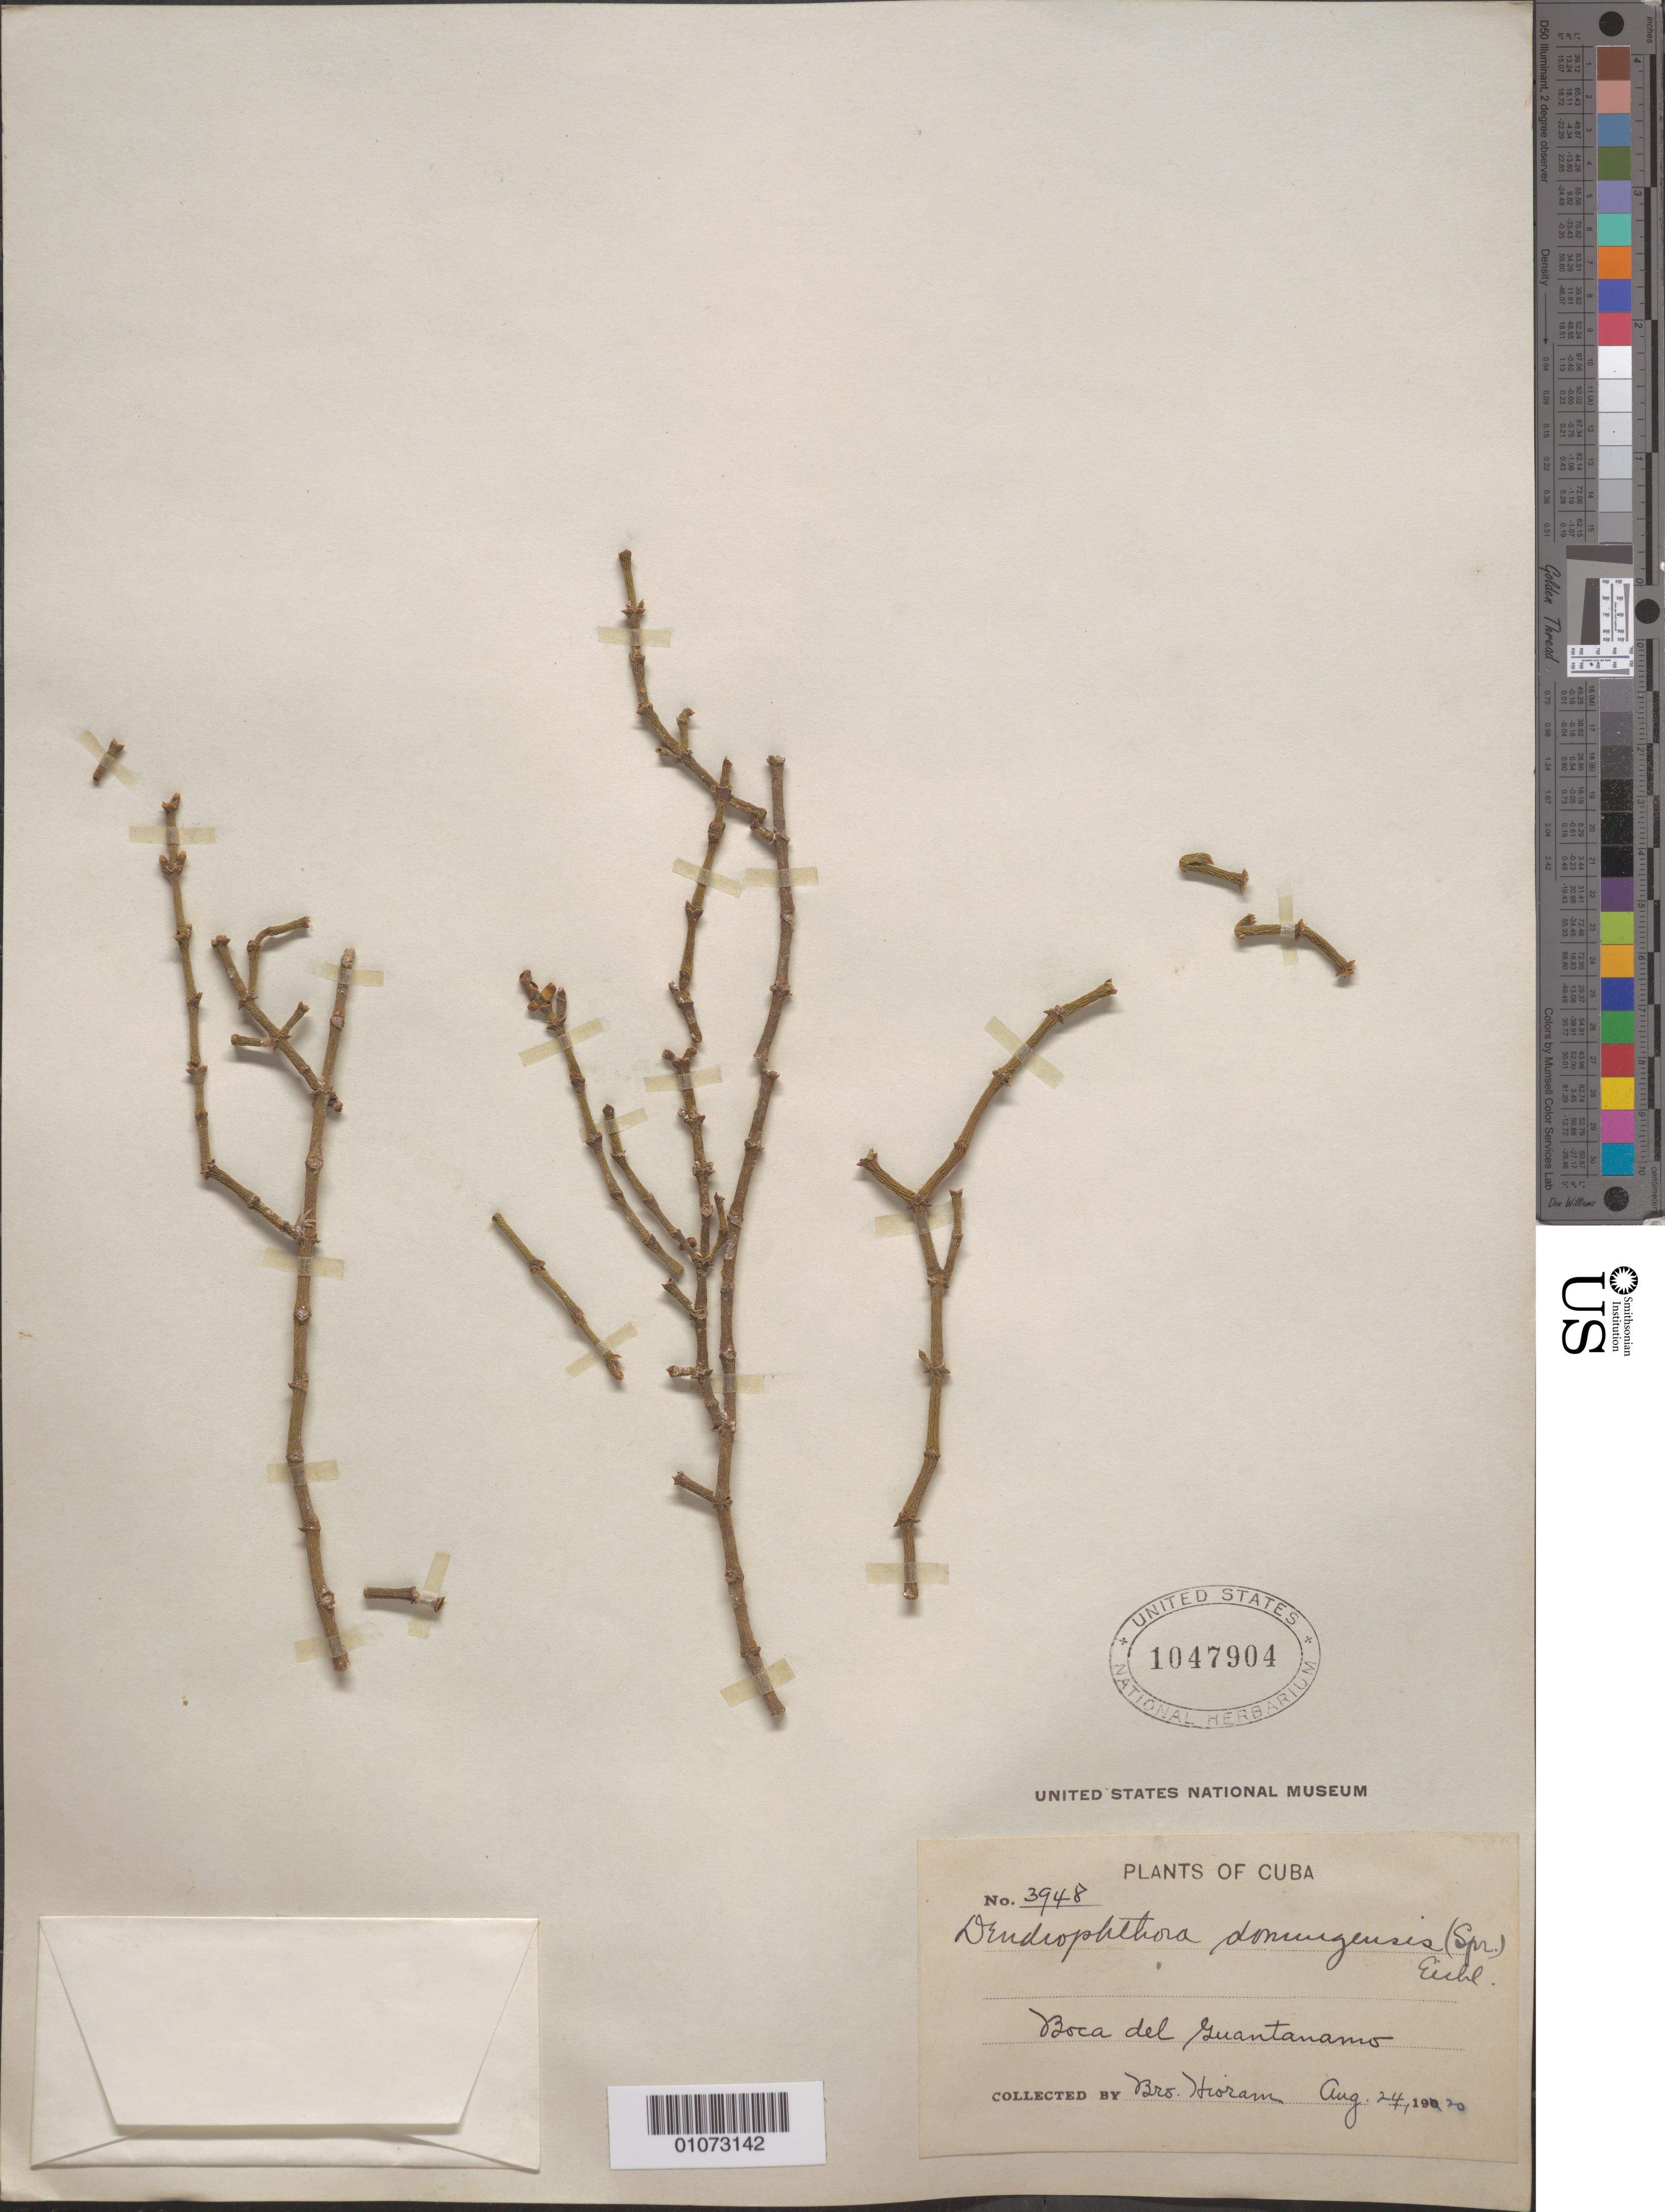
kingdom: Plantae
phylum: Tracheophyta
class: Magnoliopsida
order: Santalales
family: Viscaceae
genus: Dendrophthora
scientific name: Dendrophthora domingensis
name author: (Spreng.) Eichler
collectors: Bro. Hioram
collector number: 3948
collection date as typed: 24 Aug 1920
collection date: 1920-08-24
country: Cuba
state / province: Guantánamo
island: Cuba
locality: Boca del Guantánamo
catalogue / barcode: US 1047904